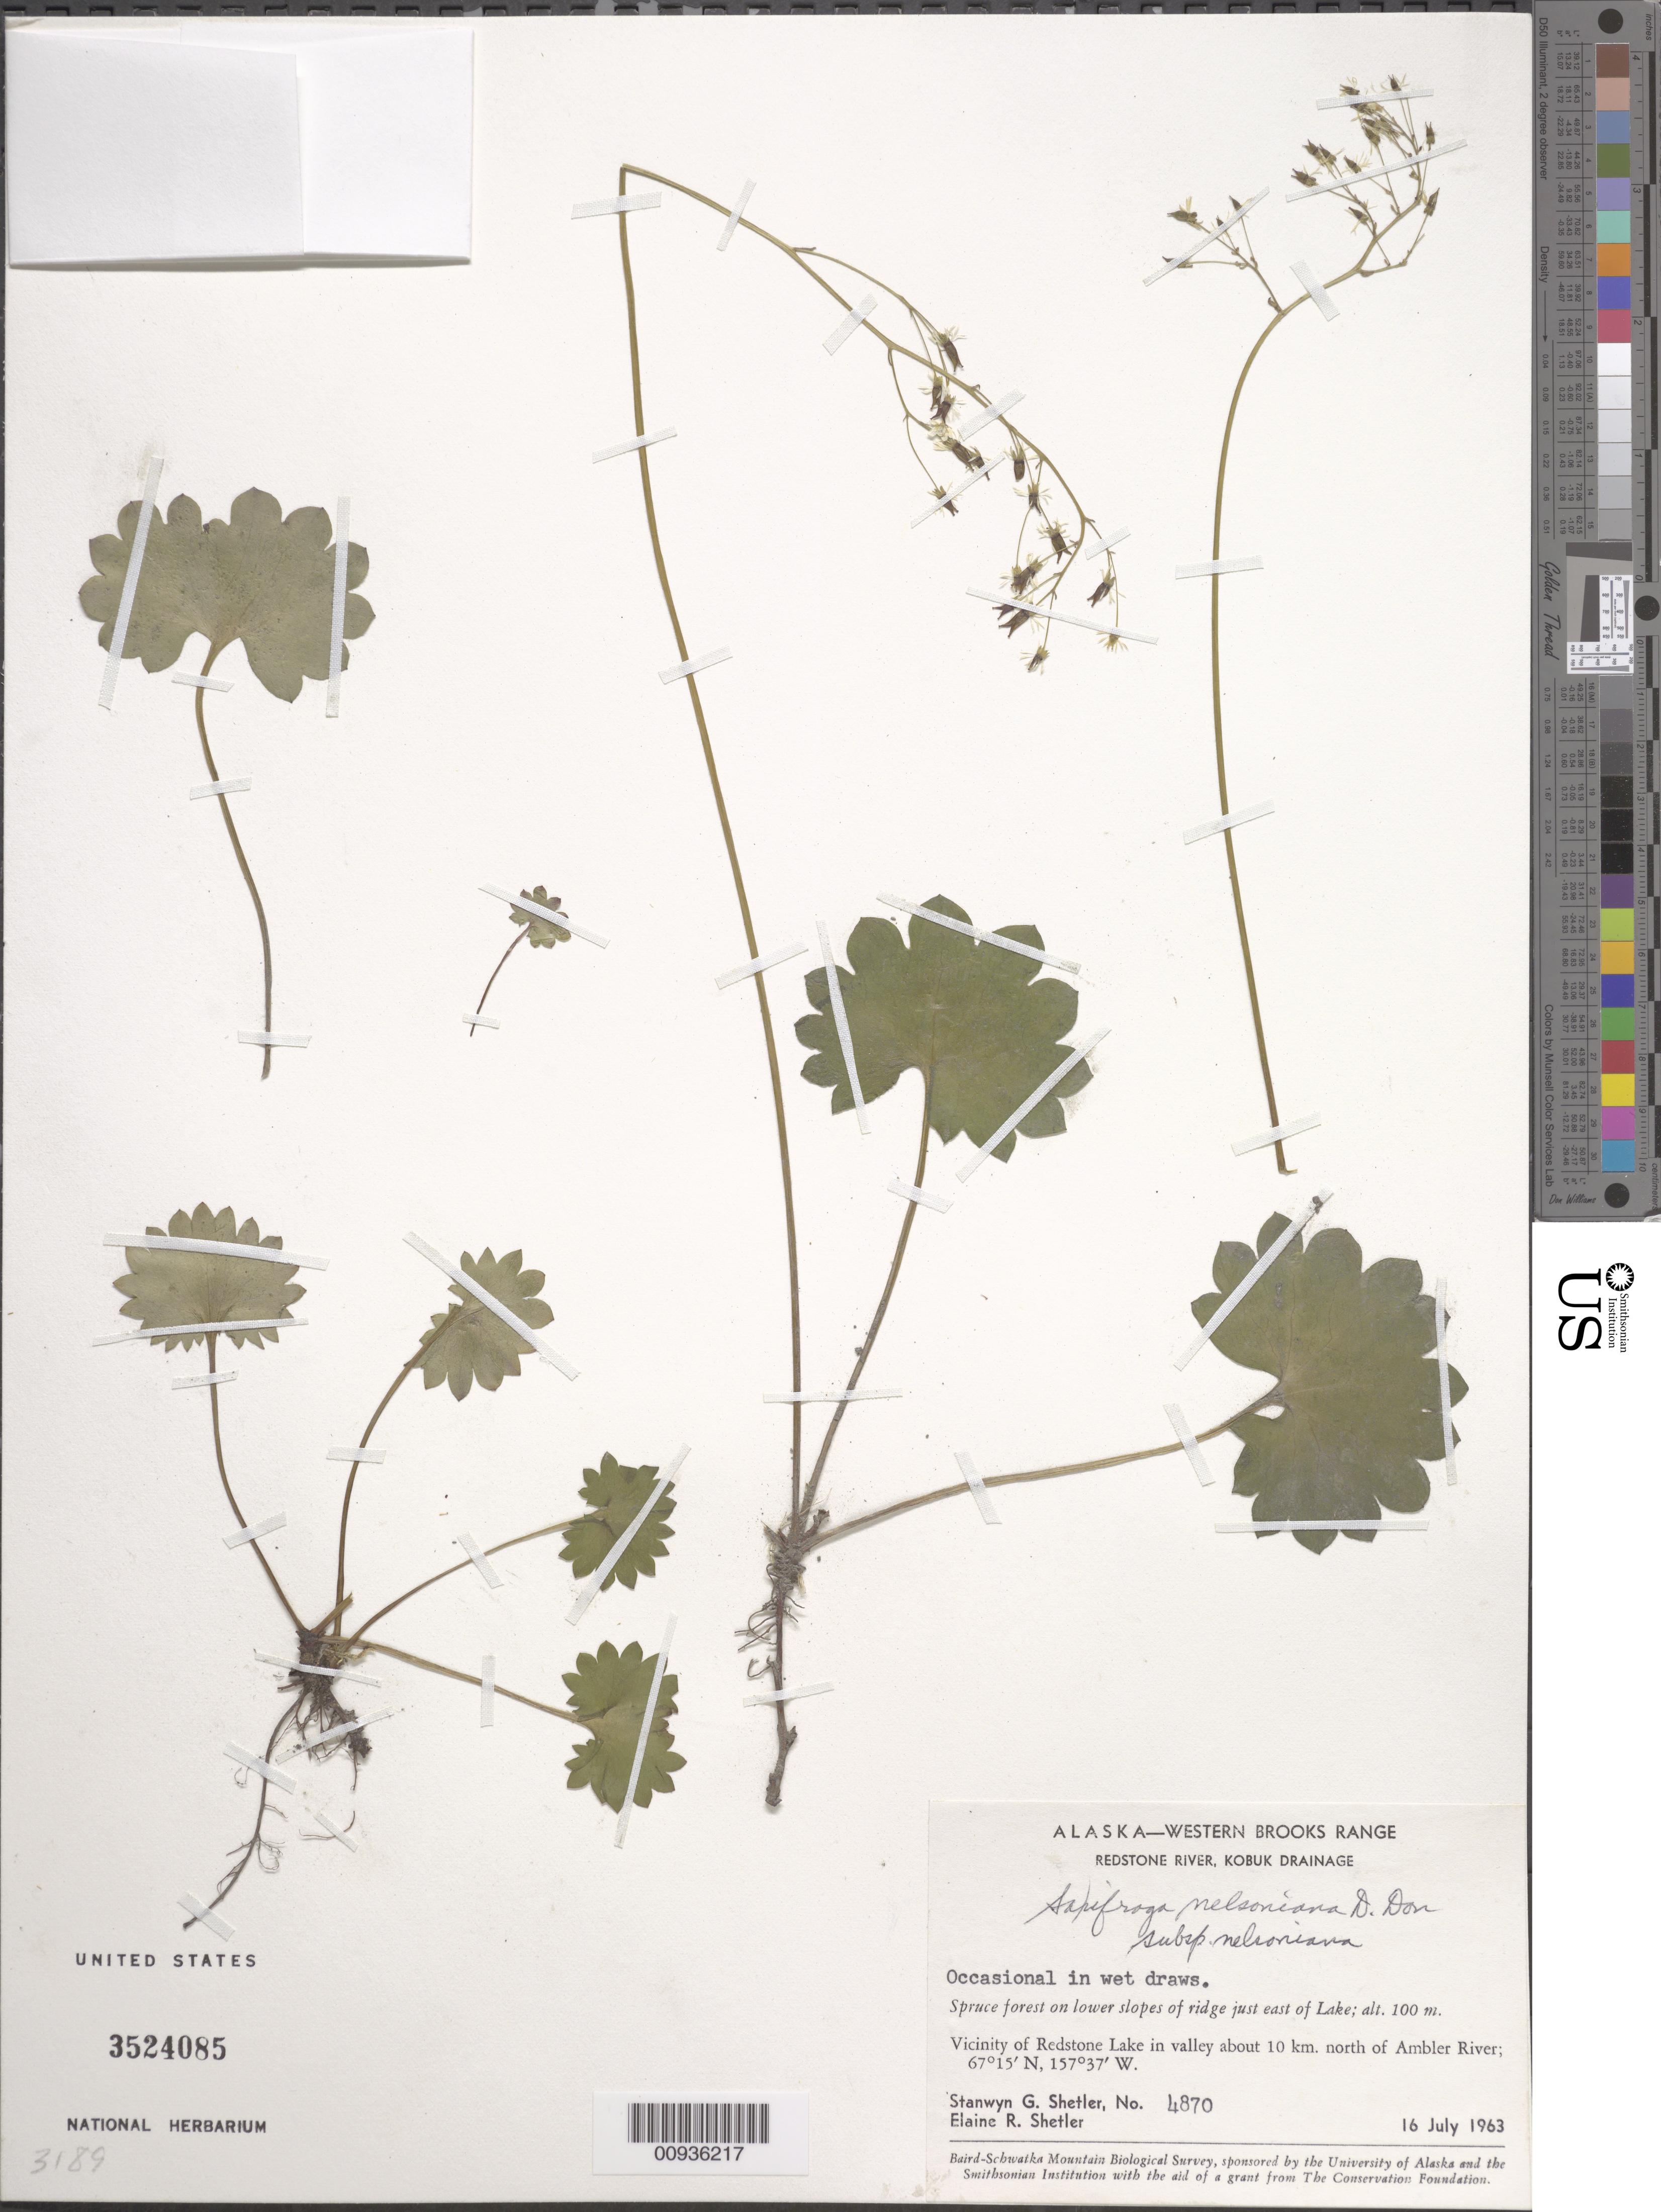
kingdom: Plantae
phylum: Tracheophyta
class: Magnoliopsida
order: Saxifragales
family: Saxifragaceae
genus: Micranthes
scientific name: Micranthes nelsoniana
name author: (D. Don) Small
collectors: S. Shetler & E. R. Shetler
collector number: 4870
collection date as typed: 16 Jul 1963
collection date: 1963-07-16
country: United States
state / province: Alaska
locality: Vicinity of Redstone Lake in valley about 10 km. north of Ambler River. Western Brooks Range, Redstone River, Kobuk Drainage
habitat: Spruce forest on lower slopes of ridge just east of Lake. In wet draws.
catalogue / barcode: US 3524085